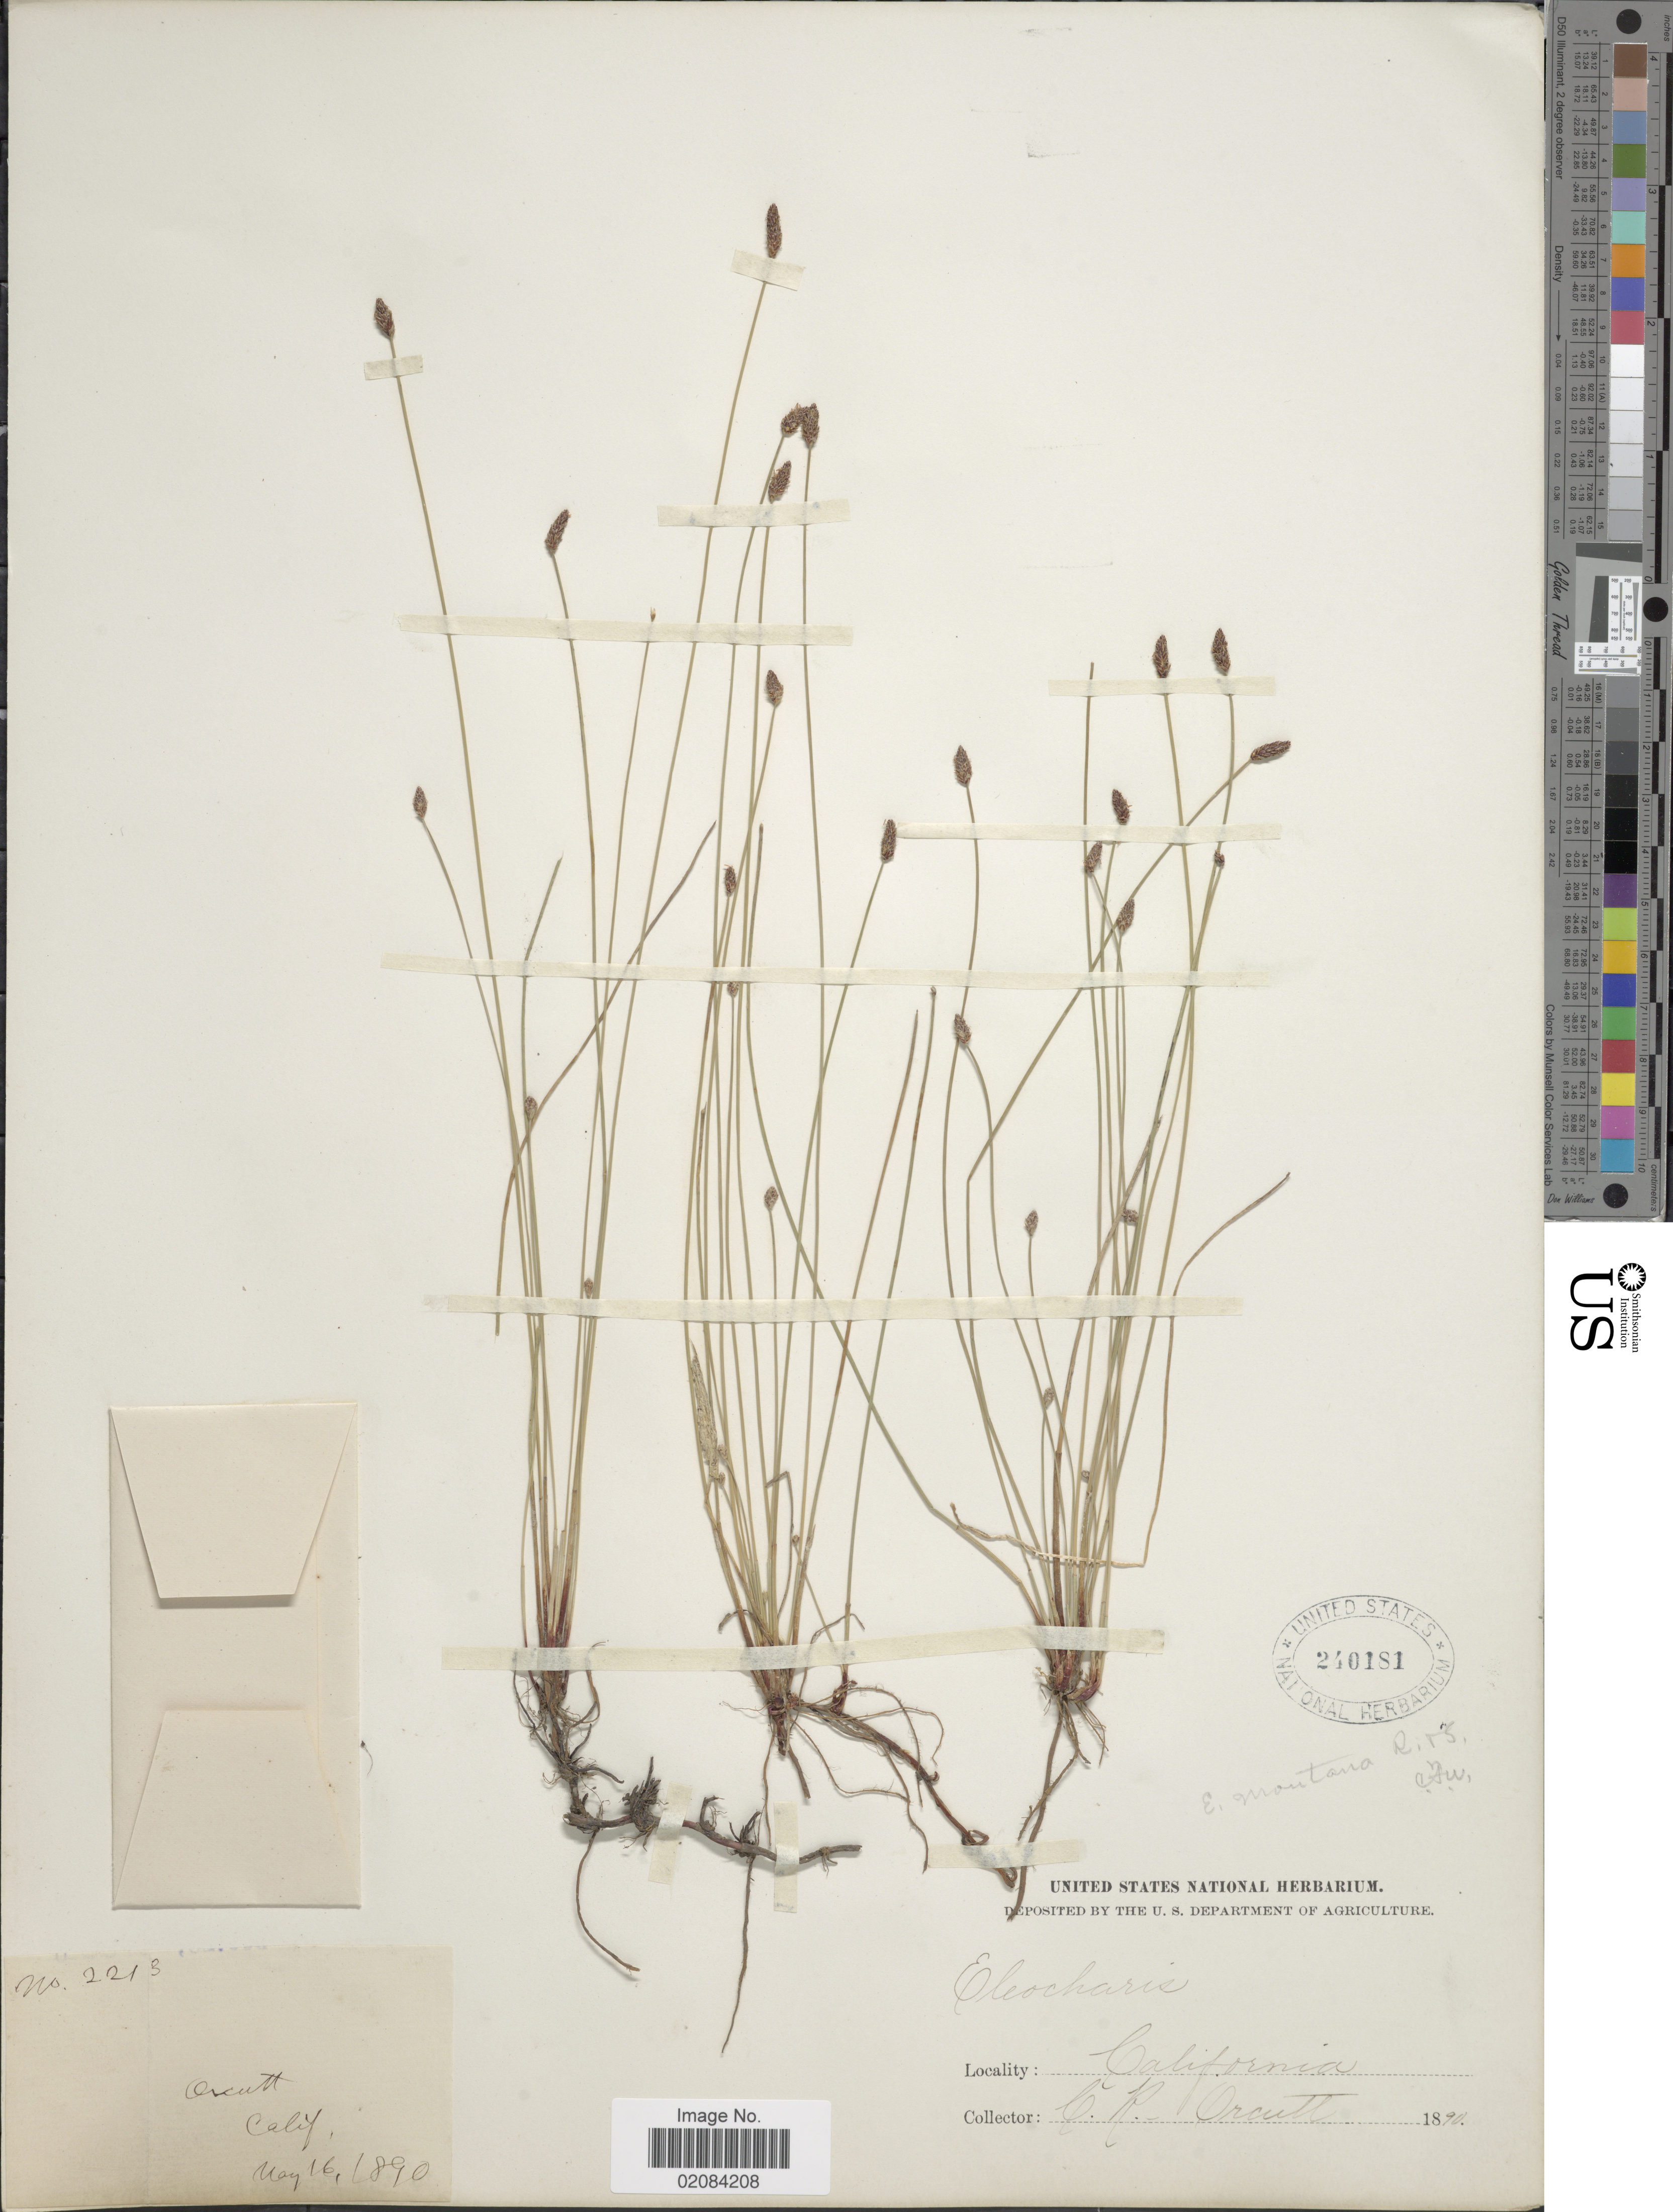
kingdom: Plantae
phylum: Tracheophyta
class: Liliopsida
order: Poales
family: Cyperaceae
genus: Eleocharis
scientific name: Eleocharis montevidensis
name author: Kunth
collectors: C. R. Orcutt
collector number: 2213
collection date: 1890-05-16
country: United States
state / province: California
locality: California.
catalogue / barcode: US 240181